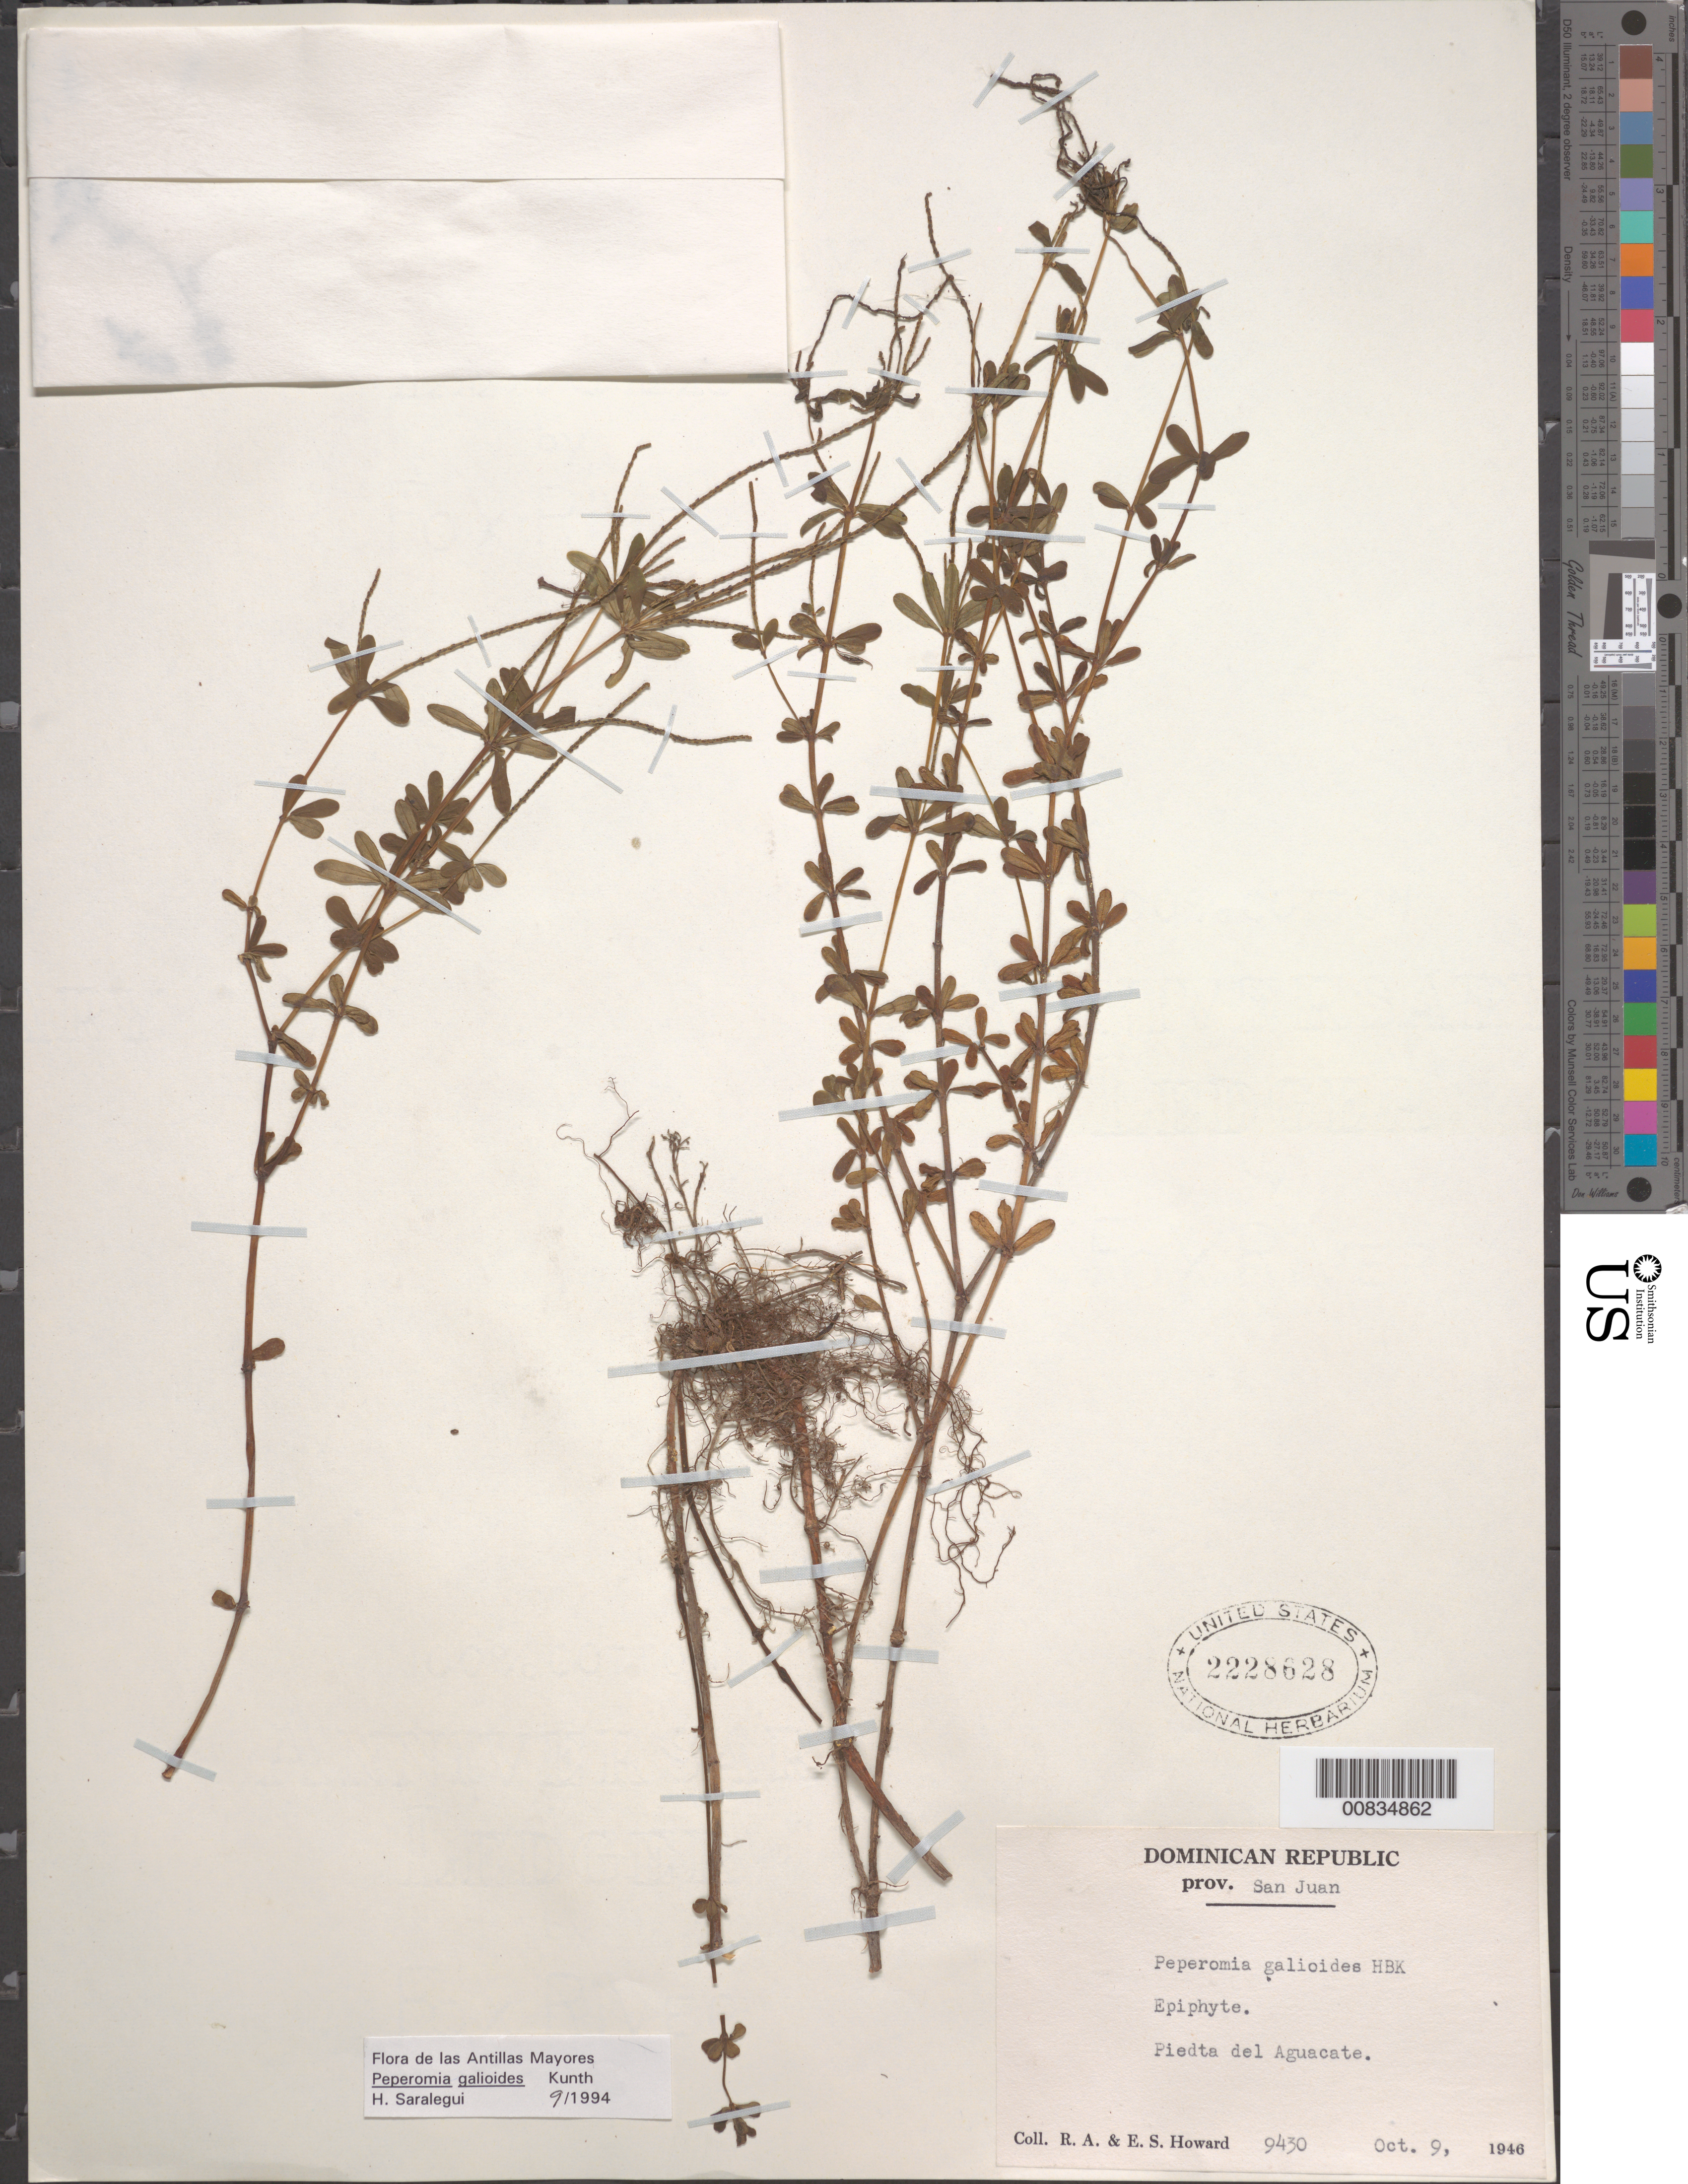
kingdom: Plantae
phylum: Tracheophyta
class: Magnoliopsida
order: Piperales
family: Piperaceae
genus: Peperomia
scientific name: Peperomia galioides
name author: Kunth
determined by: Saralegui Boza, H., (HAJB), Jardin Botanico Nacional (Habana)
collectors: R. A. Howard & E. S. Howard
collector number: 9430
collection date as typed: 09 Oct 1946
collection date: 1946-10-09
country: Dominican Republic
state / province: San Juan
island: Hispaniola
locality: Piedra del Aguacate.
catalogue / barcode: US 2228628